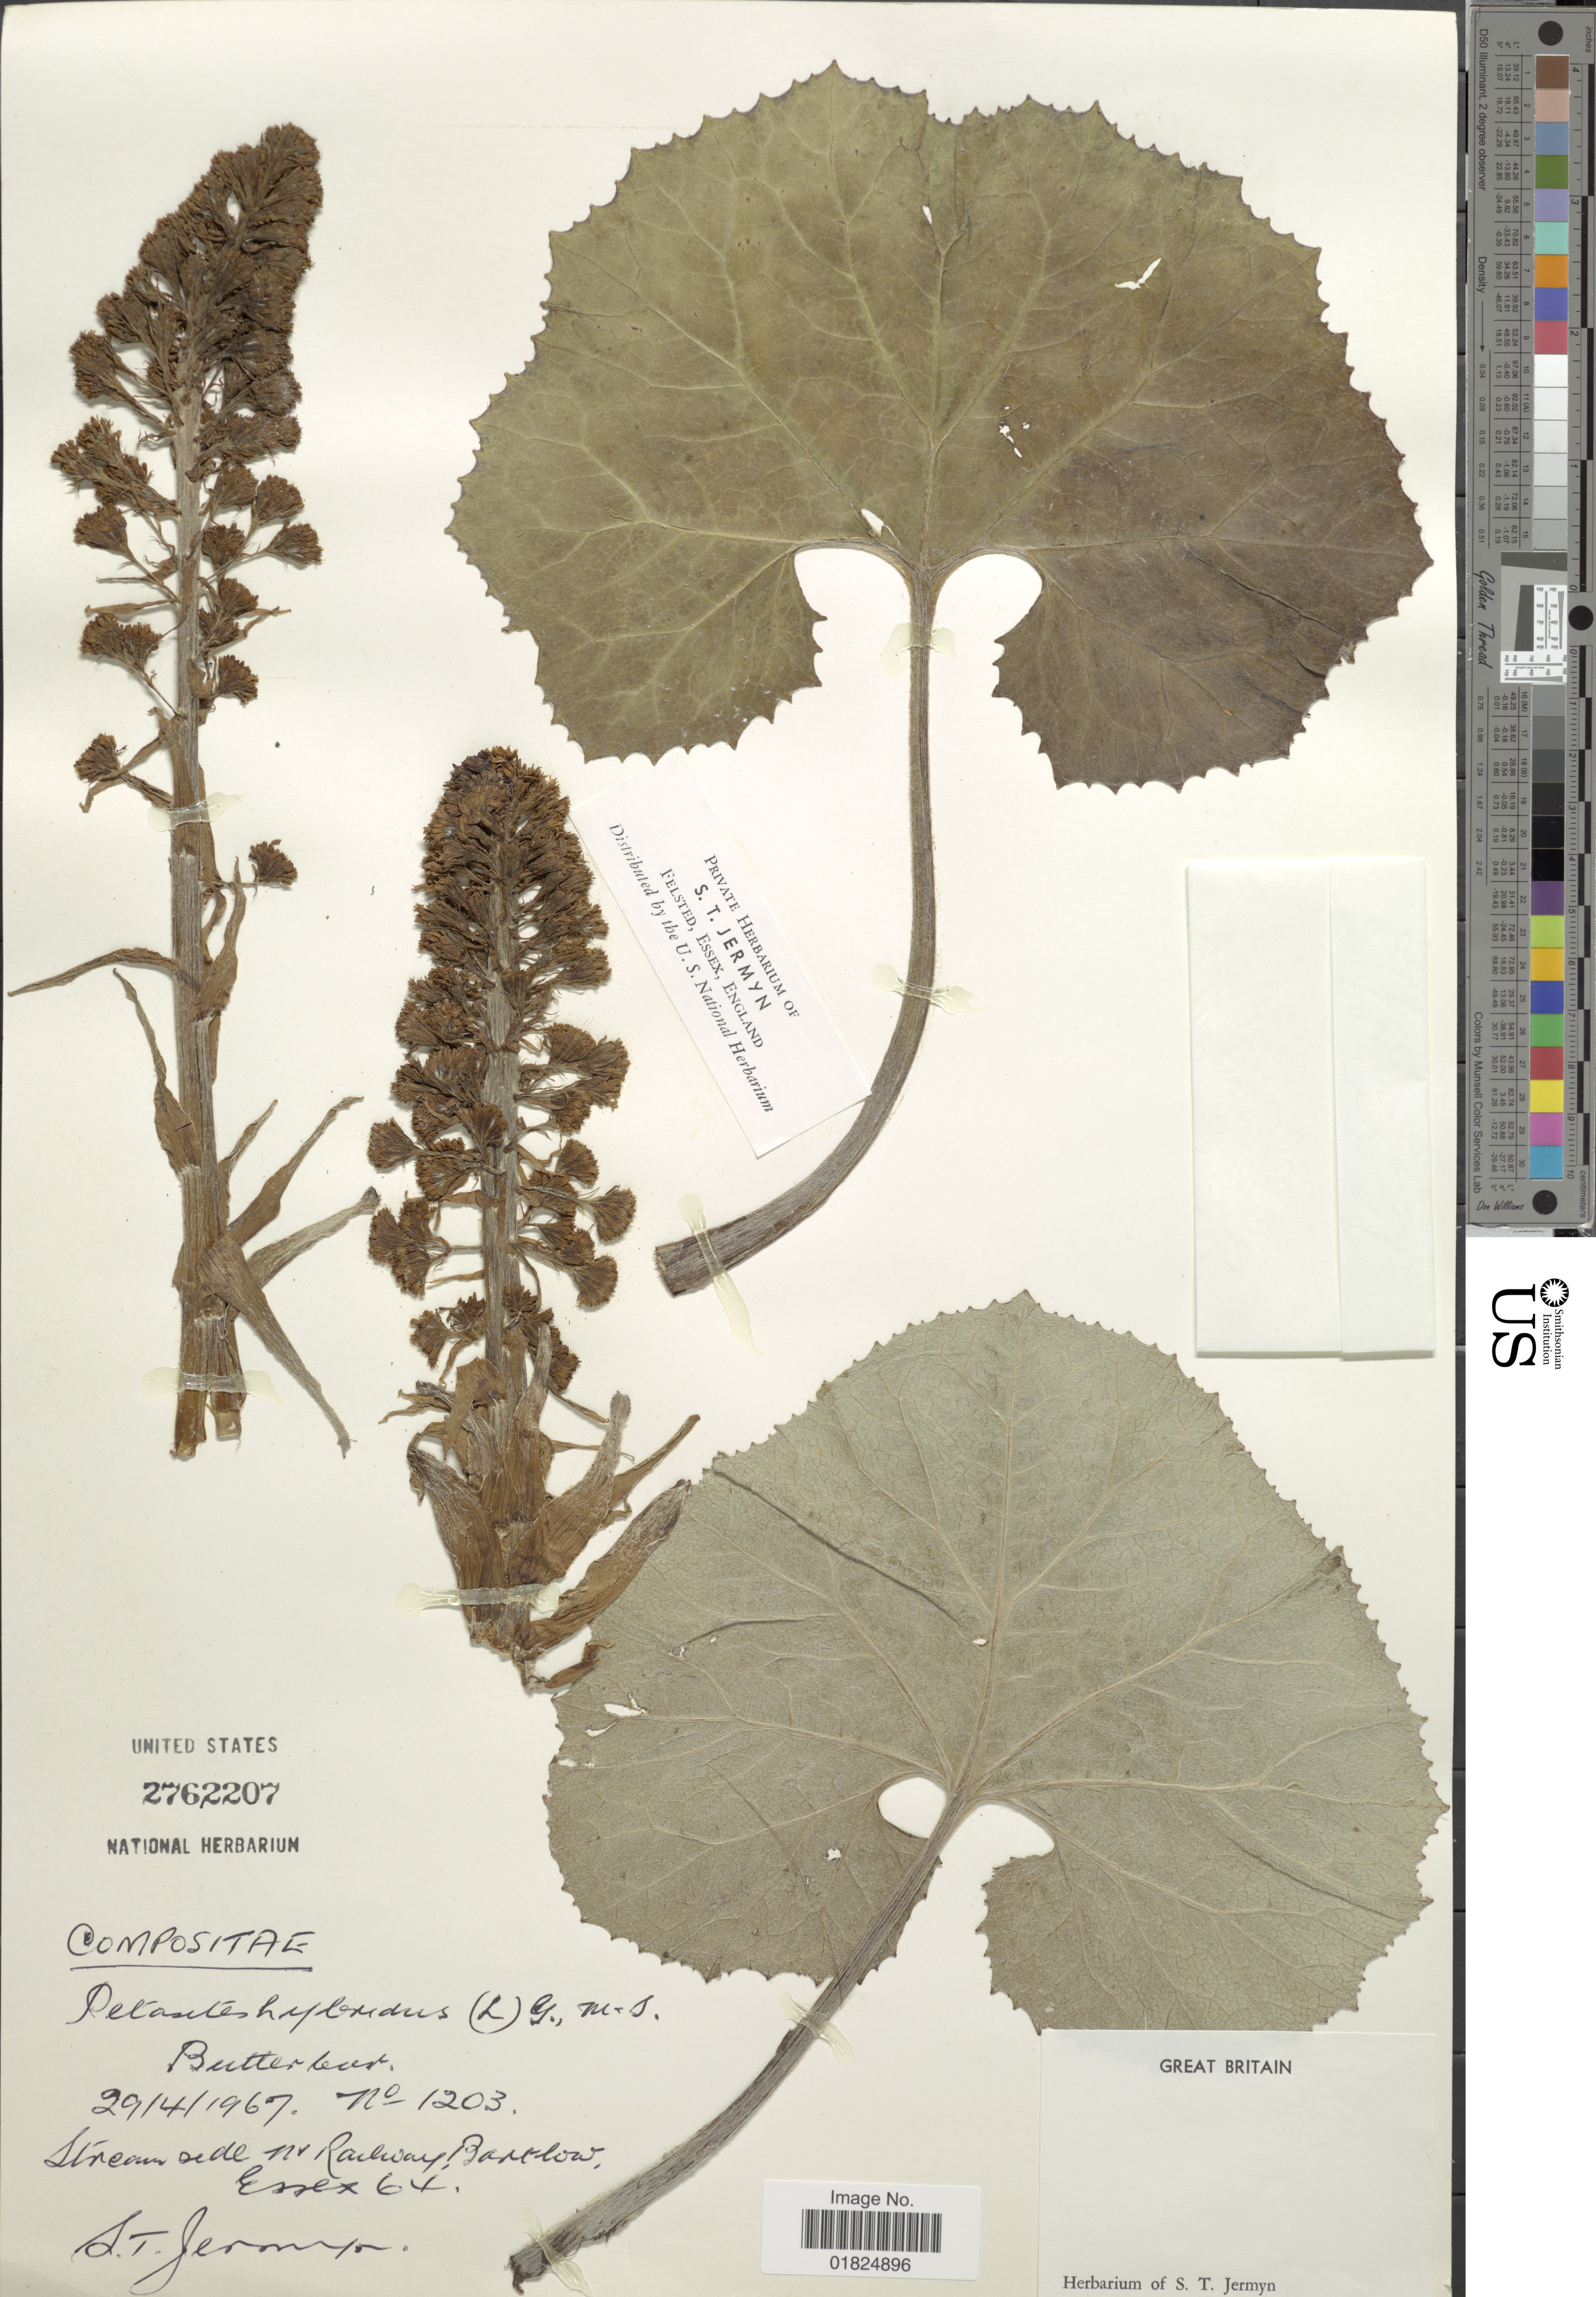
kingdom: Plantae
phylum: Tracheophyta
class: Magnoliopsida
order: Asterales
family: Asteraceae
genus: Petasites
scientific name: Petasites hybridus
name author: (L.) G. Gaertn. et al.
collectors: S. Jermyn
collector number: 1203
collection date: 1967-04-29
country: United Kingdom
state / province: England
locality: Stream side Nr. Railway, Bartlow, Essex 64. Great Brittain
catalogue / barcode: US 2762207